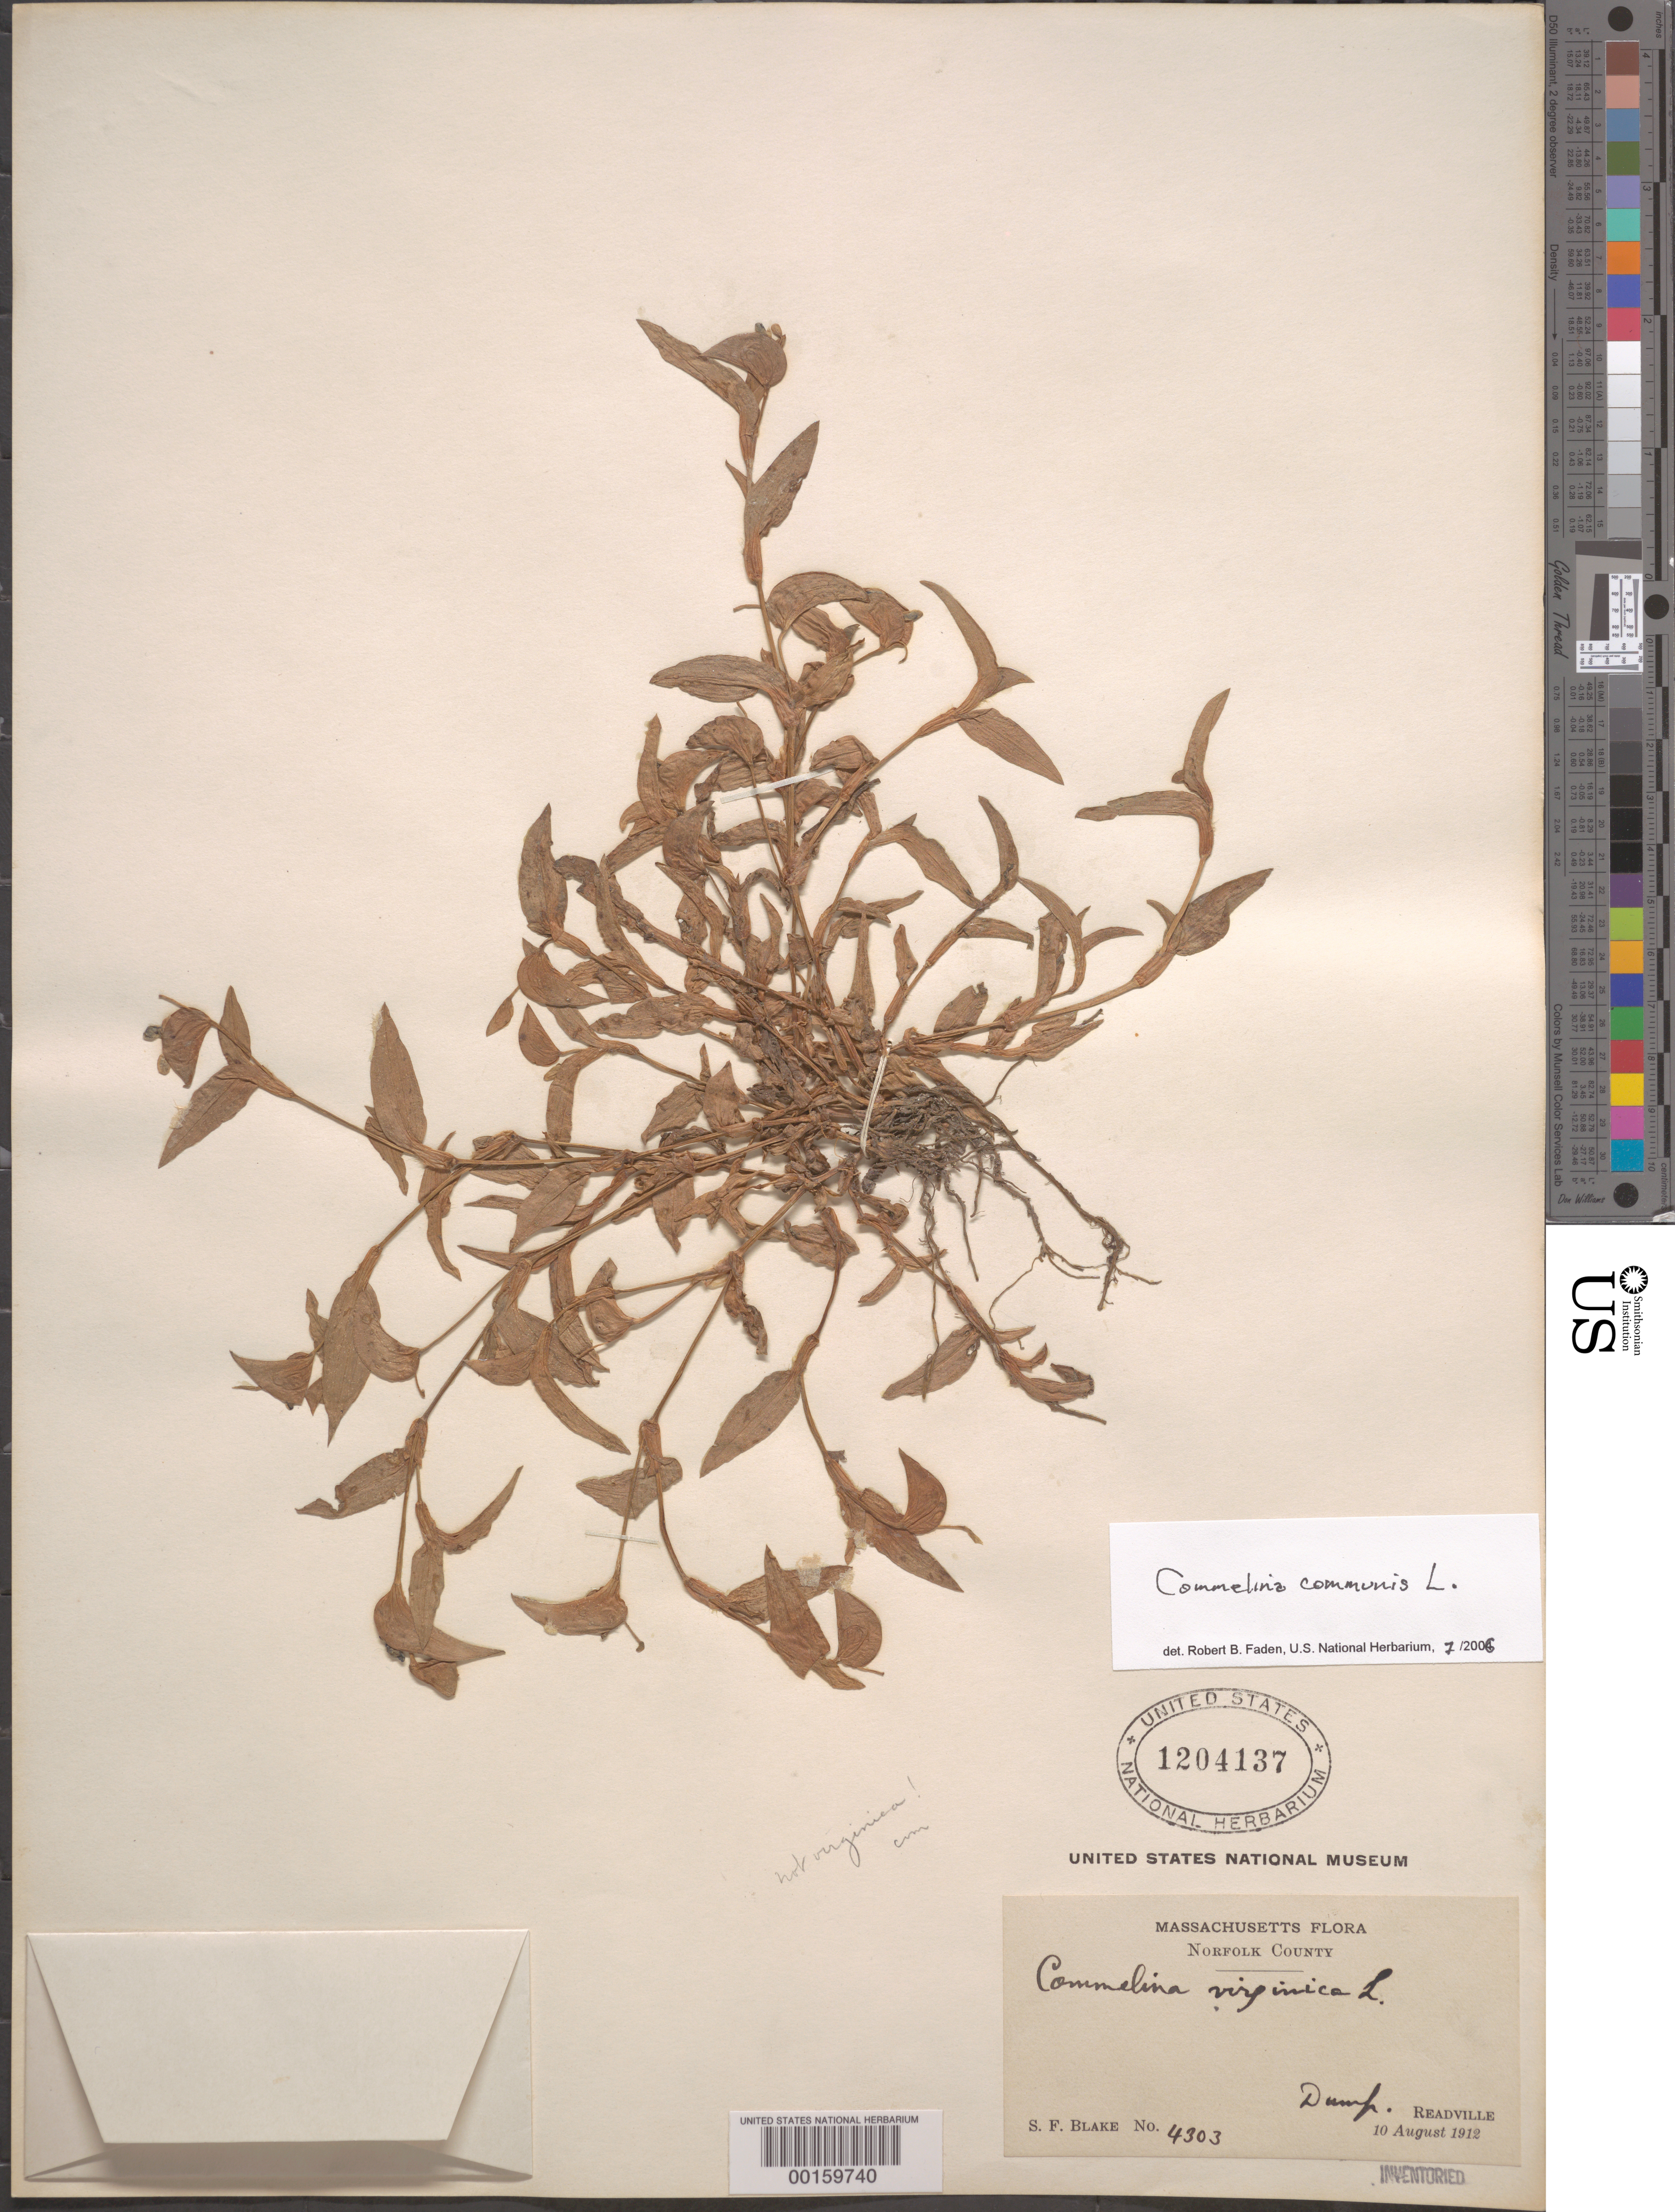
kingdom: Plantae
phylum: Tracheophyta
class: Liliopsida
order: Commelinales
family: Commelinaceae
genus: Commelina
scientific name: Commelina communis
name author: L.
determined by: Faden, Robert B., (US), Smithsonian Institution - National Museum of Natural History (UNITED STATES)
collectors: S. Blake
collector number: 4303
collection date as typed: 10 Aug 1912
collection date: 1912-08-10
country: United States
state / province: Massachusetts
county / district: Norfolk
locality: Readville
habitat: Dump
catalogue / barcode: US 1204137